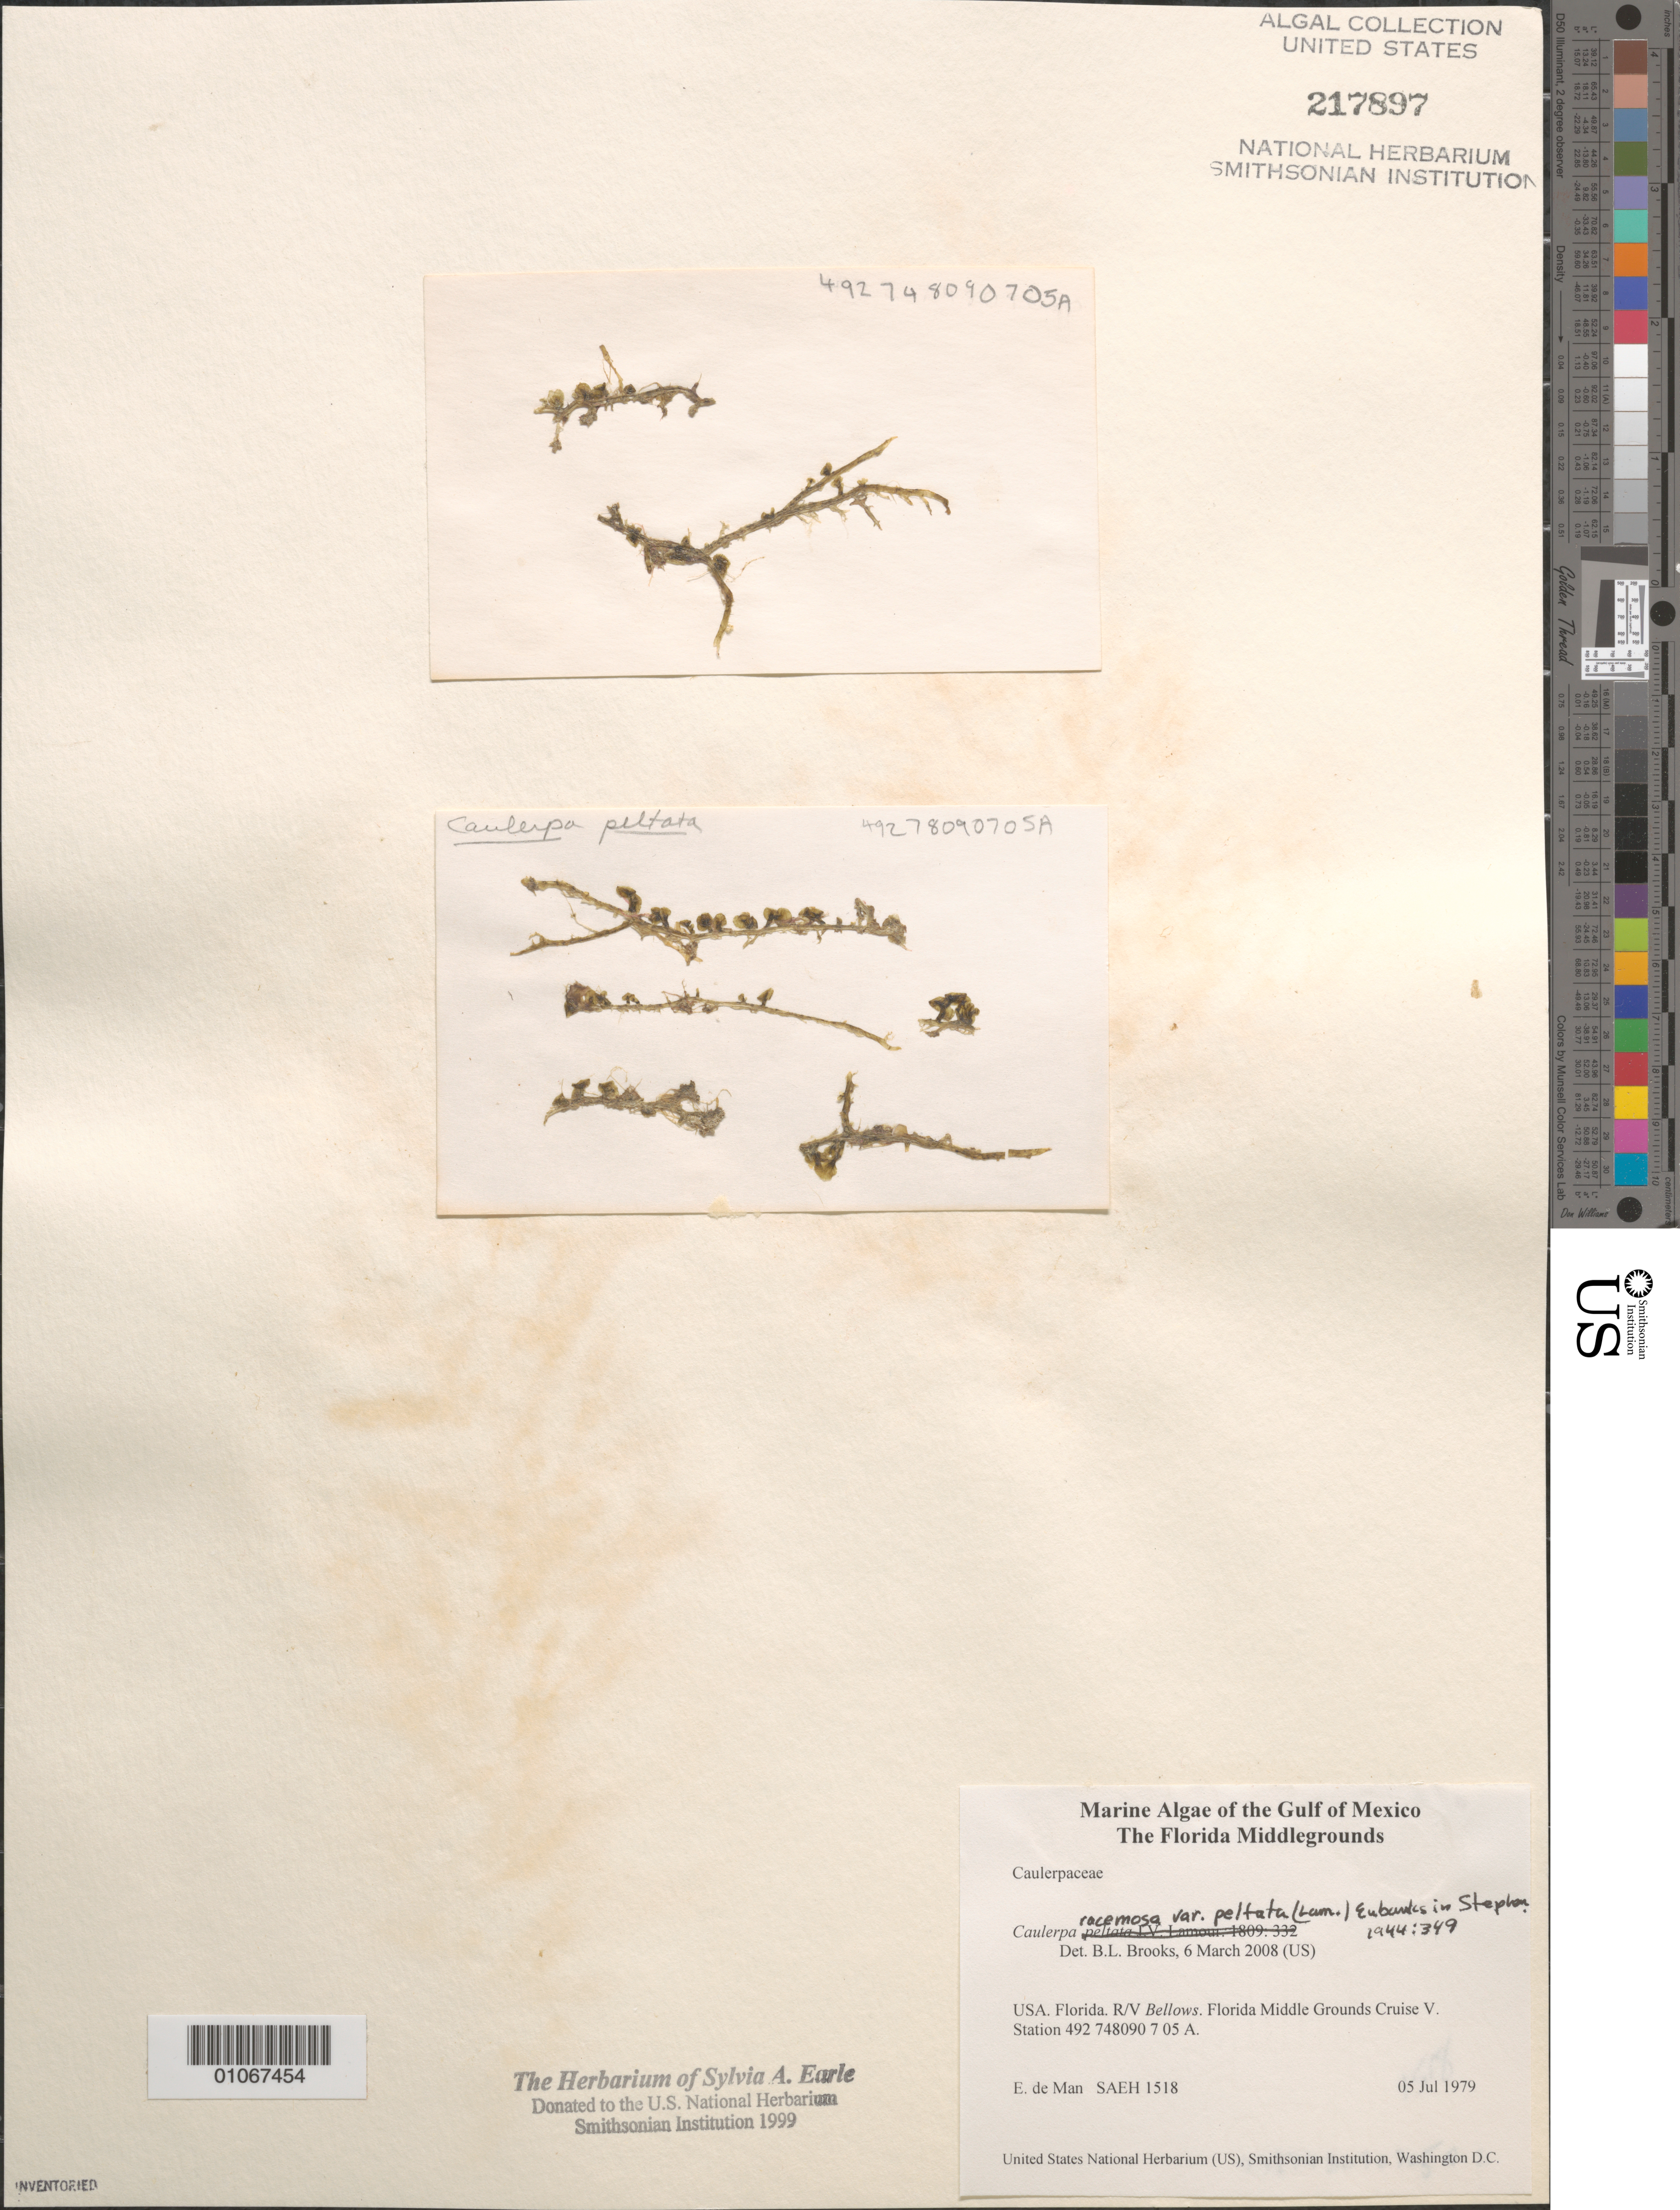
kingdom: Plantae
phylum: Chlorophyta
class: Ulvophyceae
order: Bryopsidales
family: Caulerpaceae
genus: Caulerpa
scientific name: Caulerpa racemosa var. peltata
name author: (J.V.Lamouroux) Eubank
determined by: Brooks, B. L., (BOT), Smithsonian Institution - National Museum of Natural History (UNITED STATES)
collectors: E. de Man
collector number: SAEH 1518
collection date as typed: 05 Jul 1979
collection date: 1979-07-05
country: United States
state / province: Florida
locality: Gulf of California, Florida Middle Grounds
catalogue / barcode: US 217897